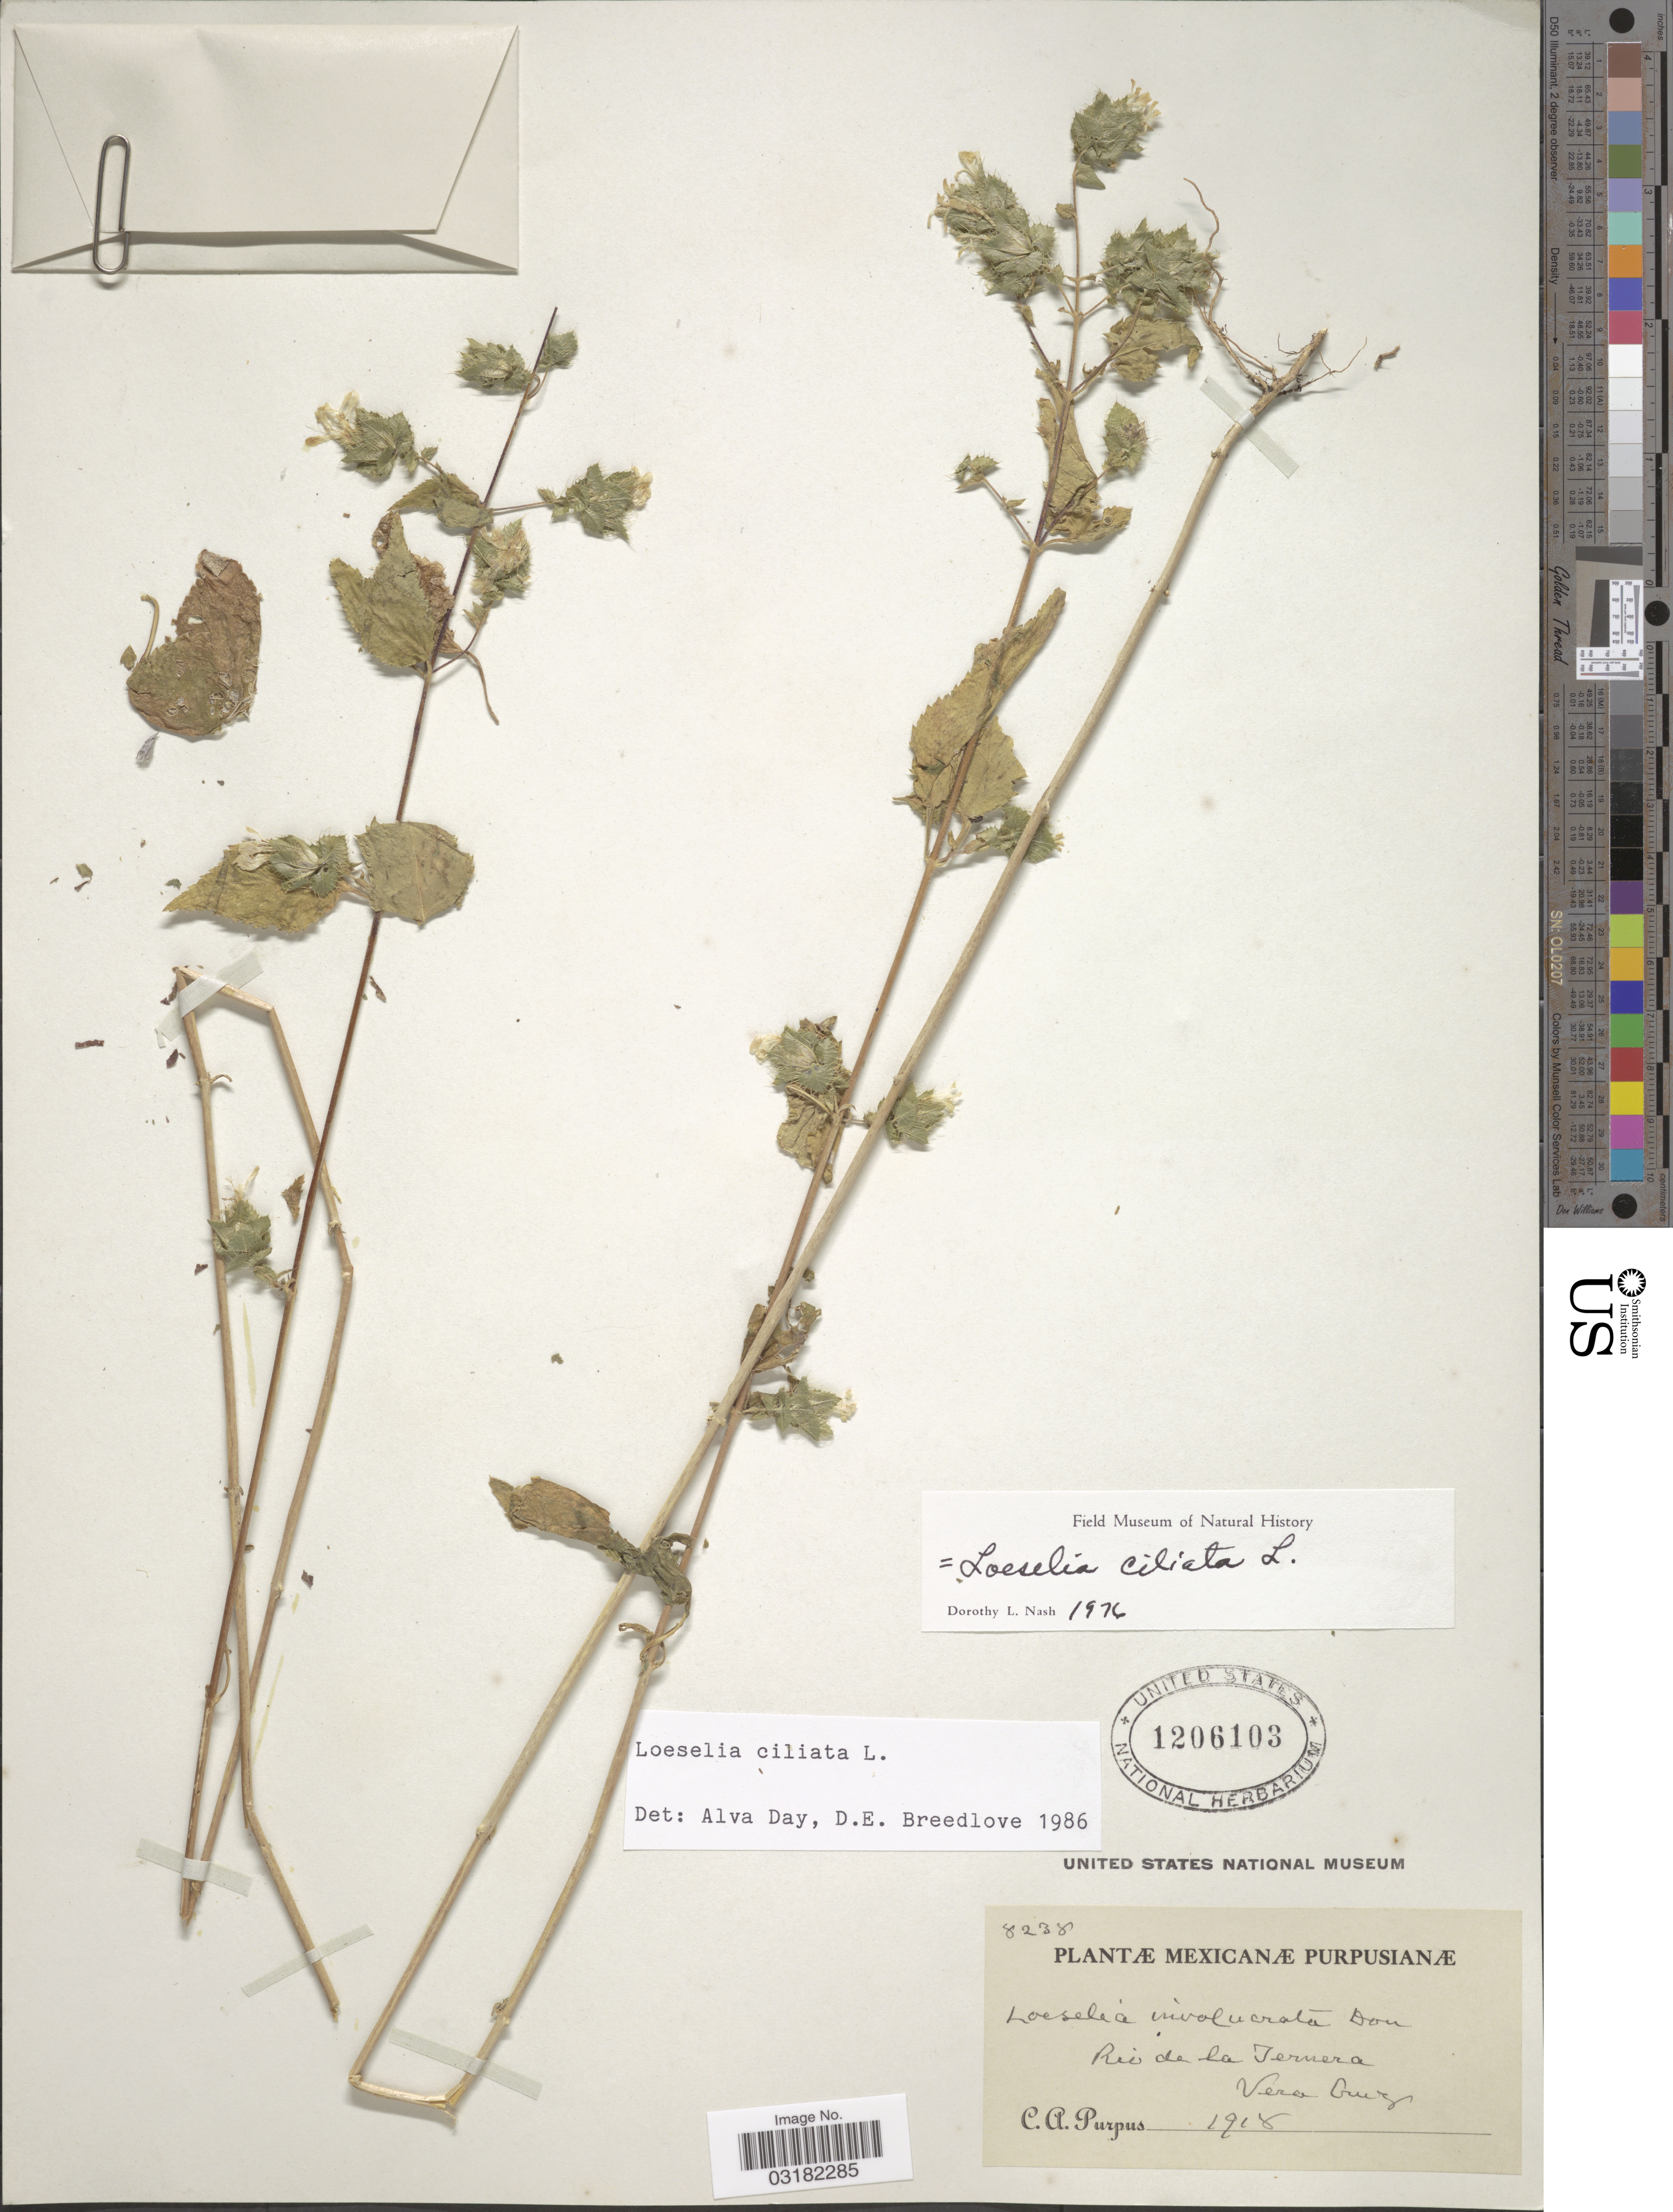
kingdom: Plantae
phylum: Tracheophyta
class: Magnoliopsida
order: Ericales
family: Polemoniaceae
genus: Loeselia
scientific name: Loeselia ciliata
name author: L.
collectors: C. A. Purpus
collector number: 8238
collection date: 1918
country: Mexico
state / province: Veracruz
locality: Rio de la Ternera, Vera Cruz.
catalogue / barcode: US 1206103